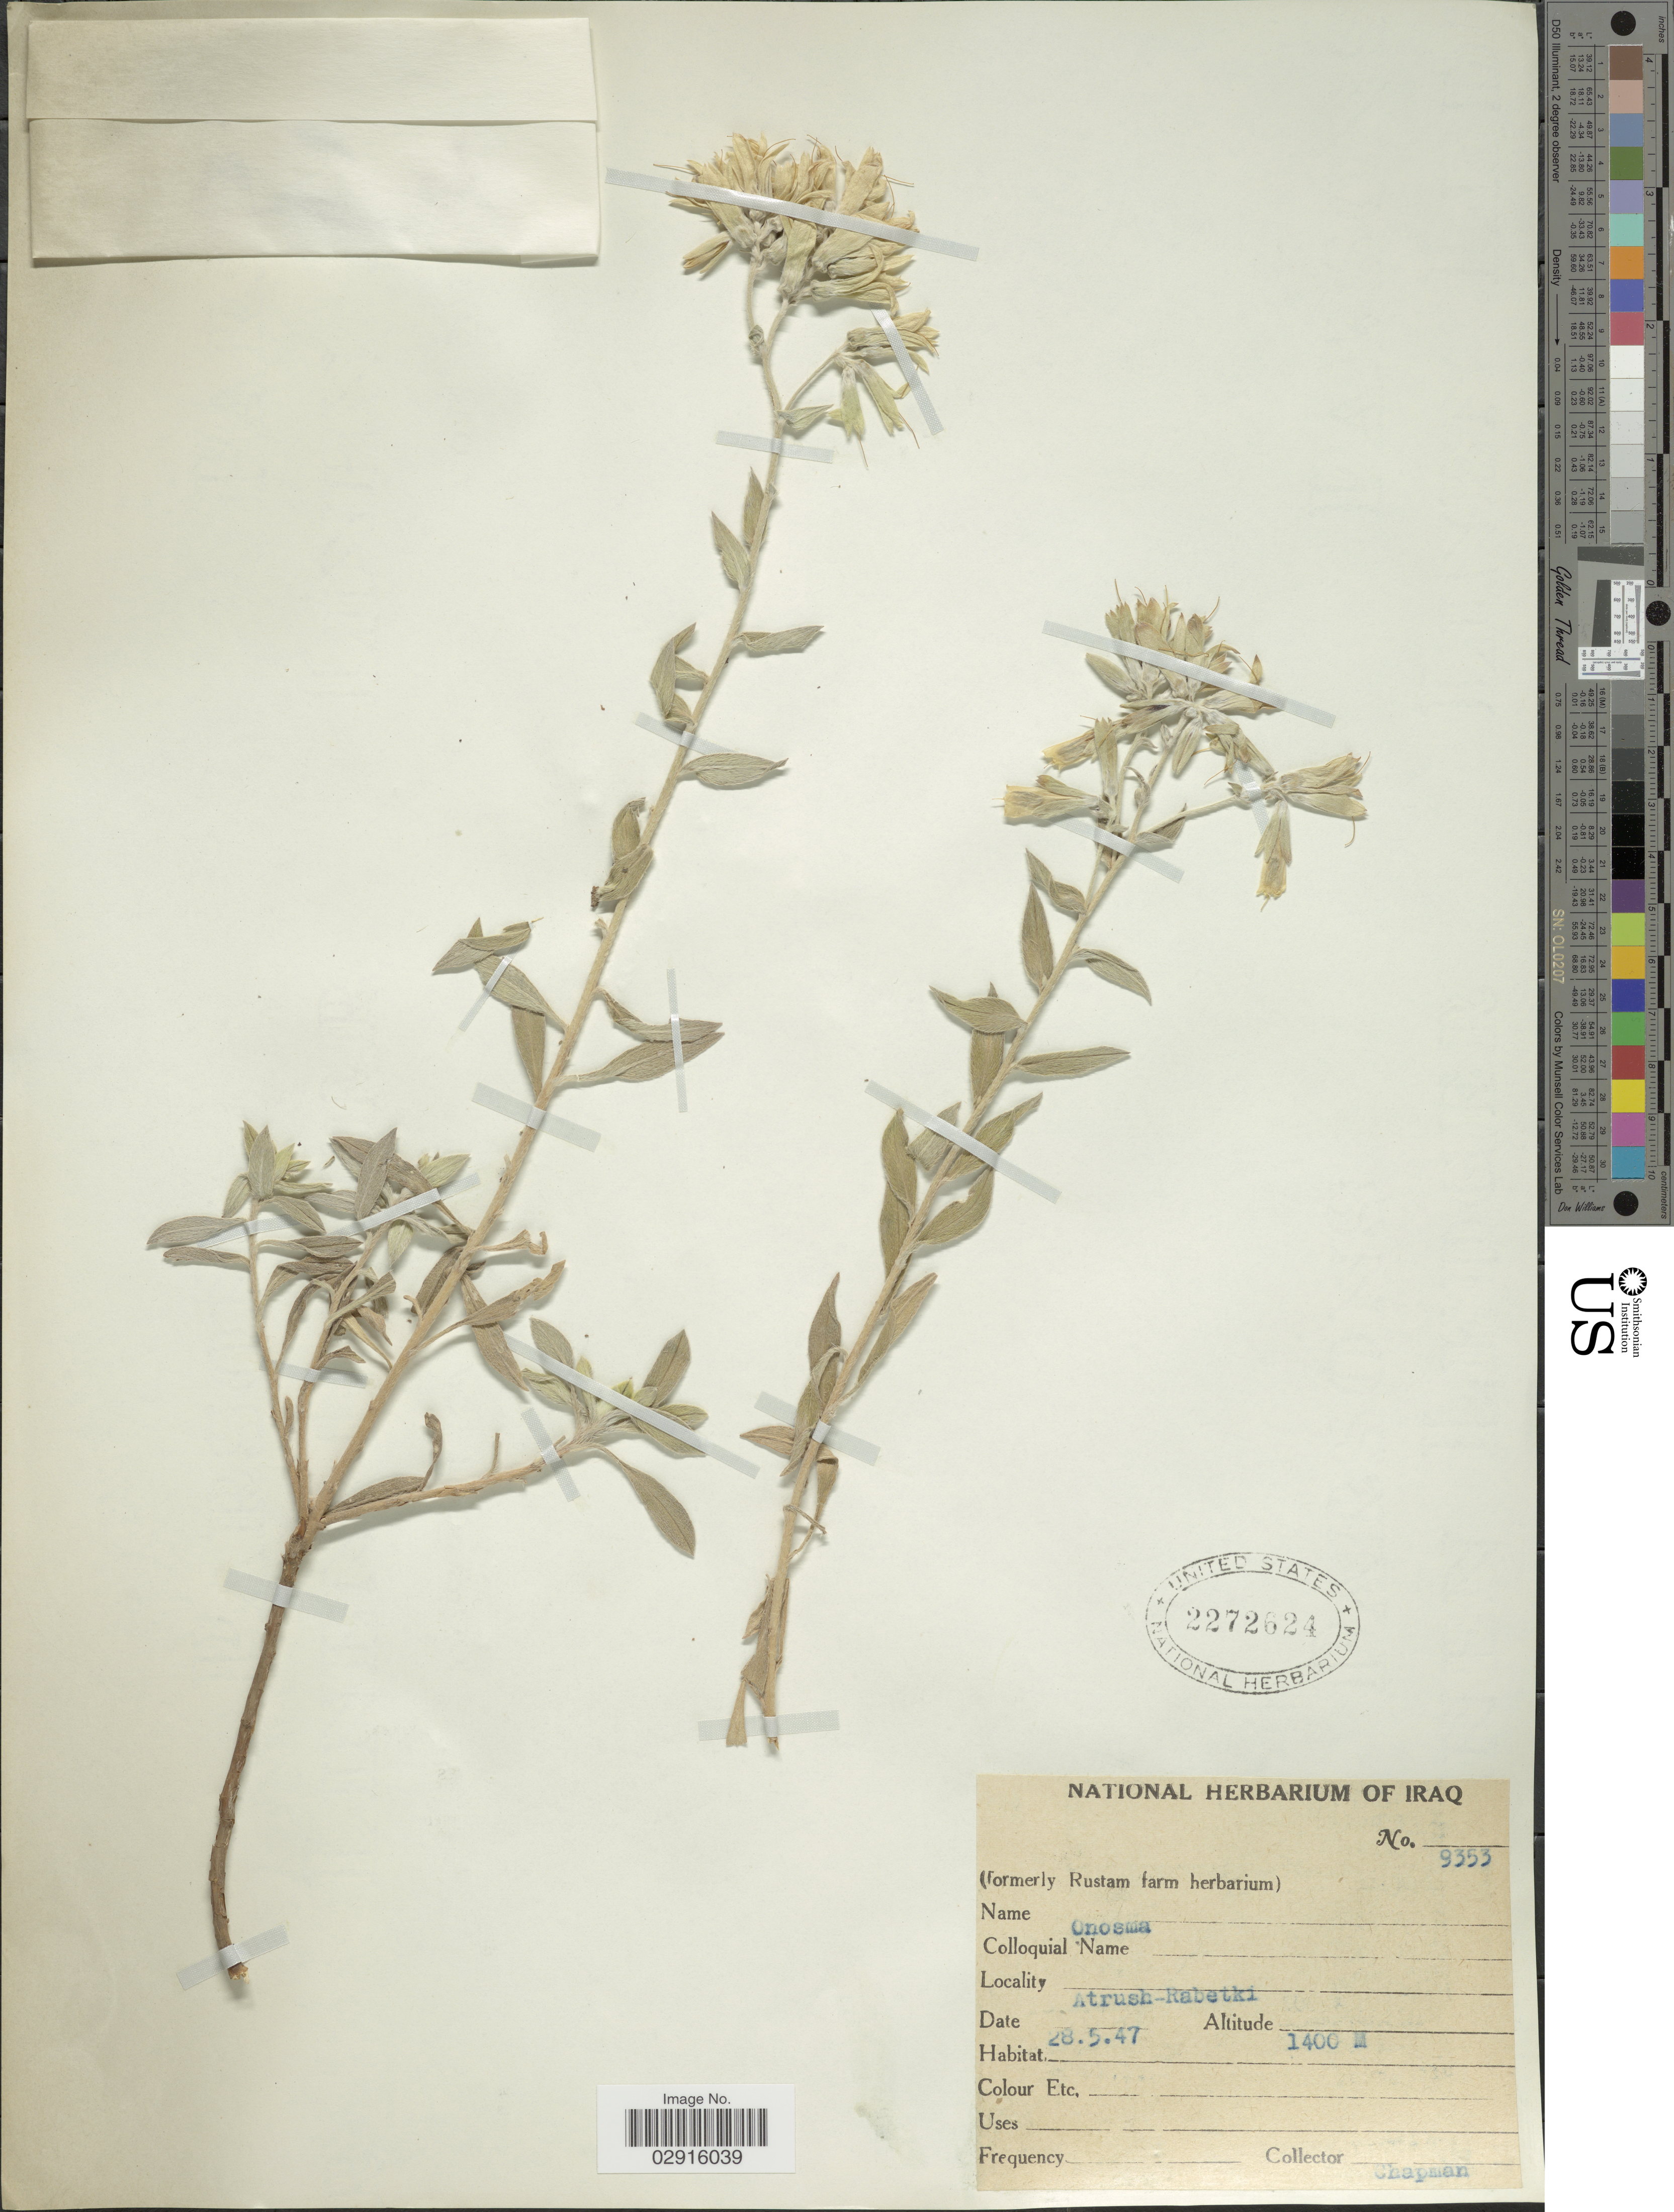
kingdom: Plantae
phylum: Tracheophyta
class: Magnoliopsida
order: Boraginales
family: Boraginaceae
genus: Onosma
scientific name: Onosma sp.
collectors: A. Chapman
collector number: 9353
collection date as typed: Transcribed d/m/y: 28/5/47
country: Iraq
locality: Atrush-Rabetki.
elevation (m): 1400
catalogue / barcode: US 2272624